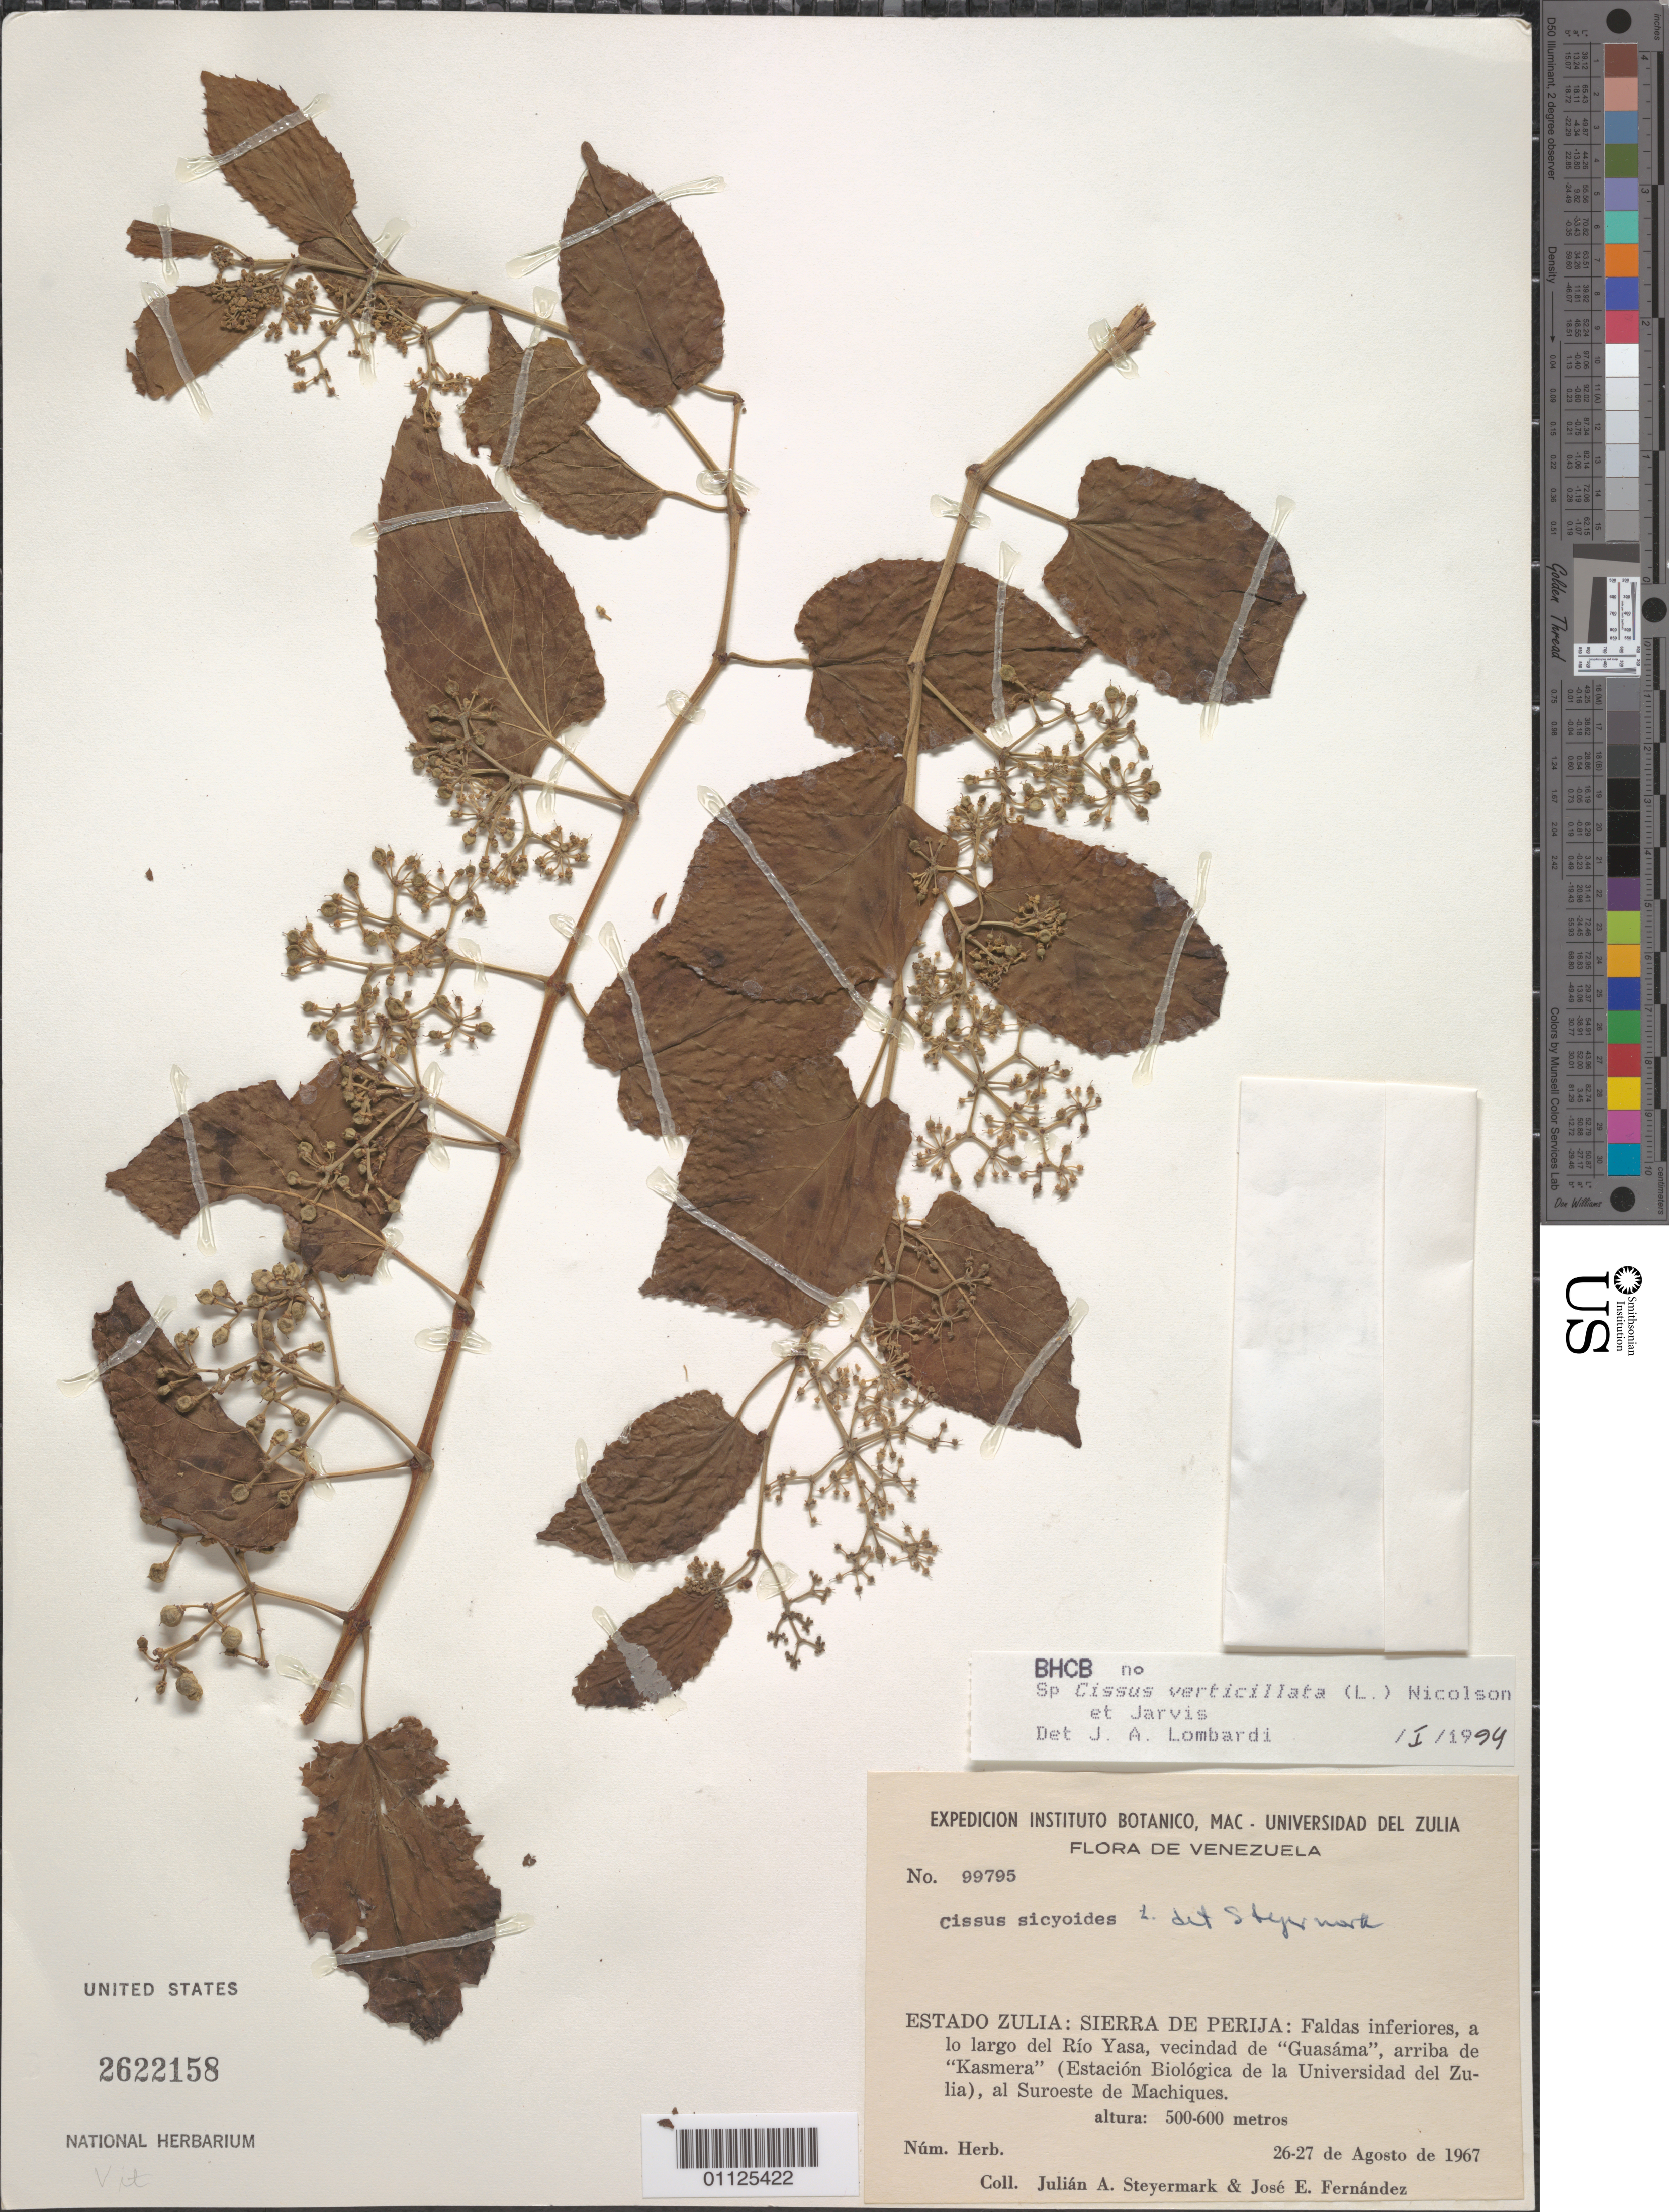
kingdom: Plantae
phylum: Tracheophyta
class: Magnoliopsida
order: Vitales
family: Vitaceae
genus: Cissus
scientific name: Cissus verticillata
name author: (L.) Nicolson & C.E. Jarvis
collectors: J. Steyermark & J. Fernández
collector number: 99795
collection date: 1967-08-26/1967-08-27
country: Venezuela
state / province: Zulia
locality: Sierra de Perija: Faldas inferiores, a lo largo del Rio Yasa, vecindad de "Guasama", arriba de "Kasmera", al Suroeste de Machiques.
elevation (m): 500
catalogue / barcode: US 2622158